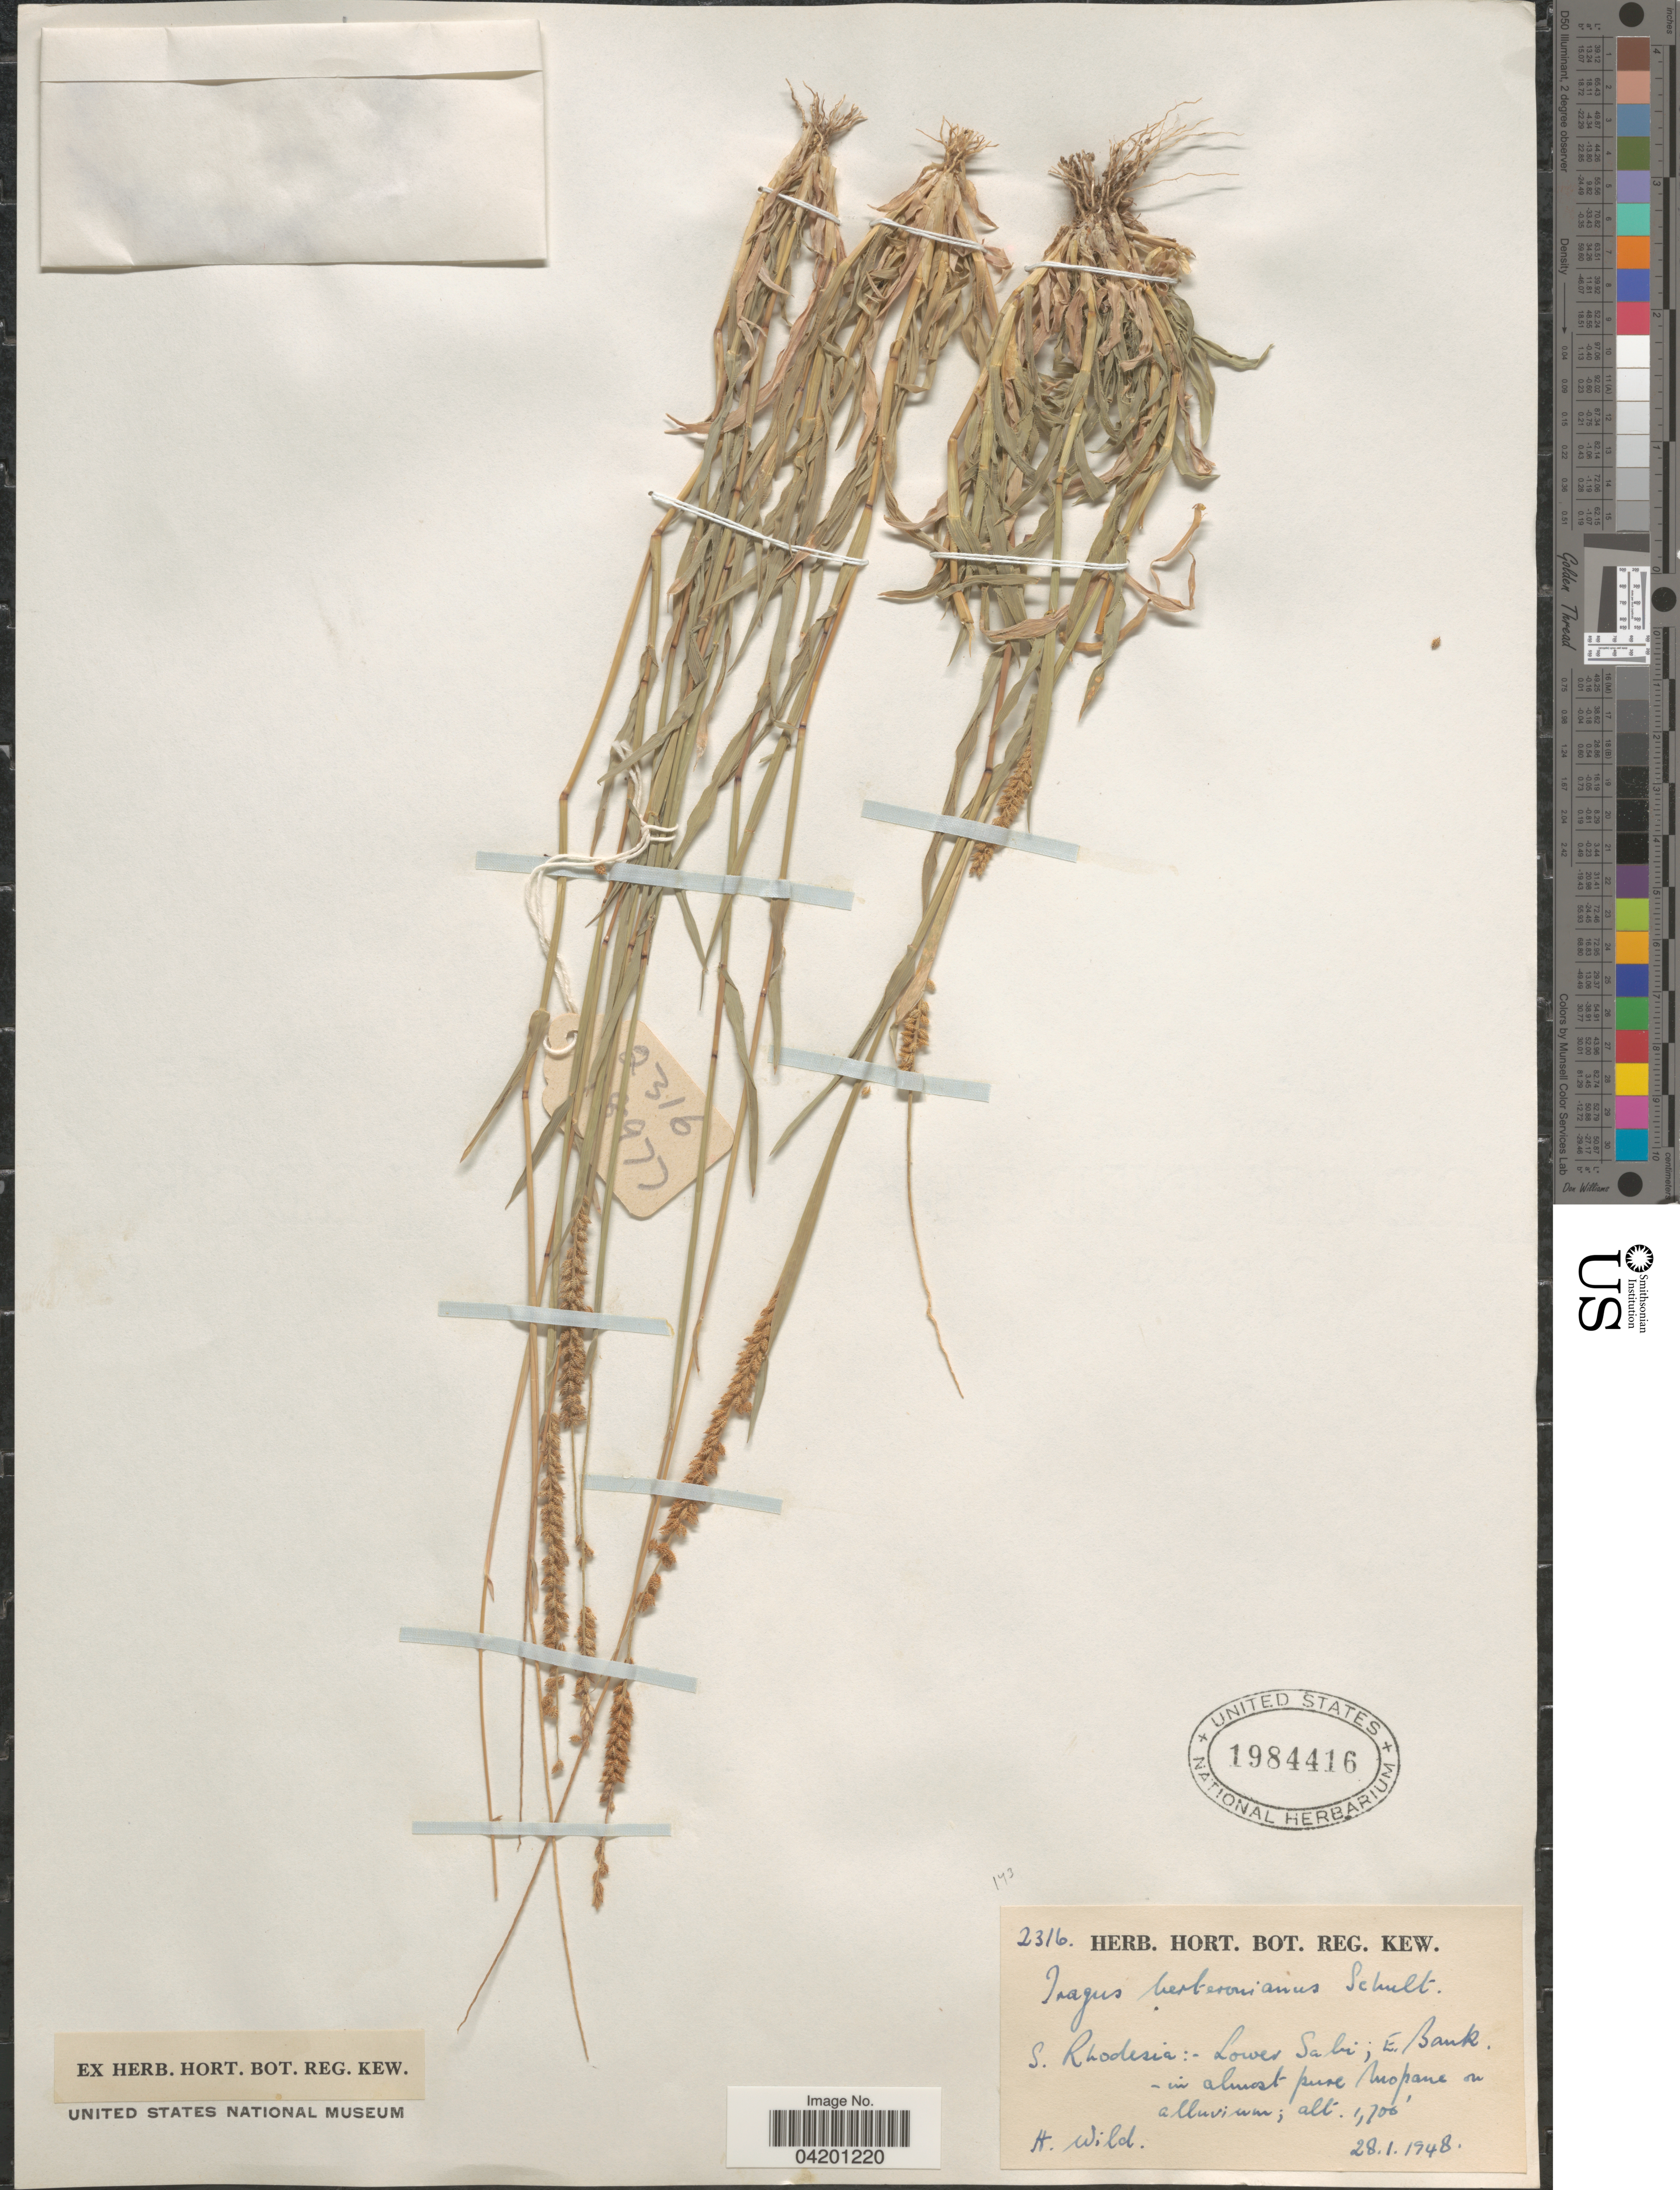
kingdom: Plantae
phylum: Tracheophyta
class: Liliopsida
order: Poales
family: Poaceae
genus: Tragus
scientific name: Tragus berteronianus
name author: Schult.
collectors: H. Wild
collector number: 2316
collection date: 1948-01-28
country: Zimbabwe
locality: S. Rhodesia:- Lower Sabi; E. Bank.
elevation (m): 518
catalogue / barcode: US 1984416